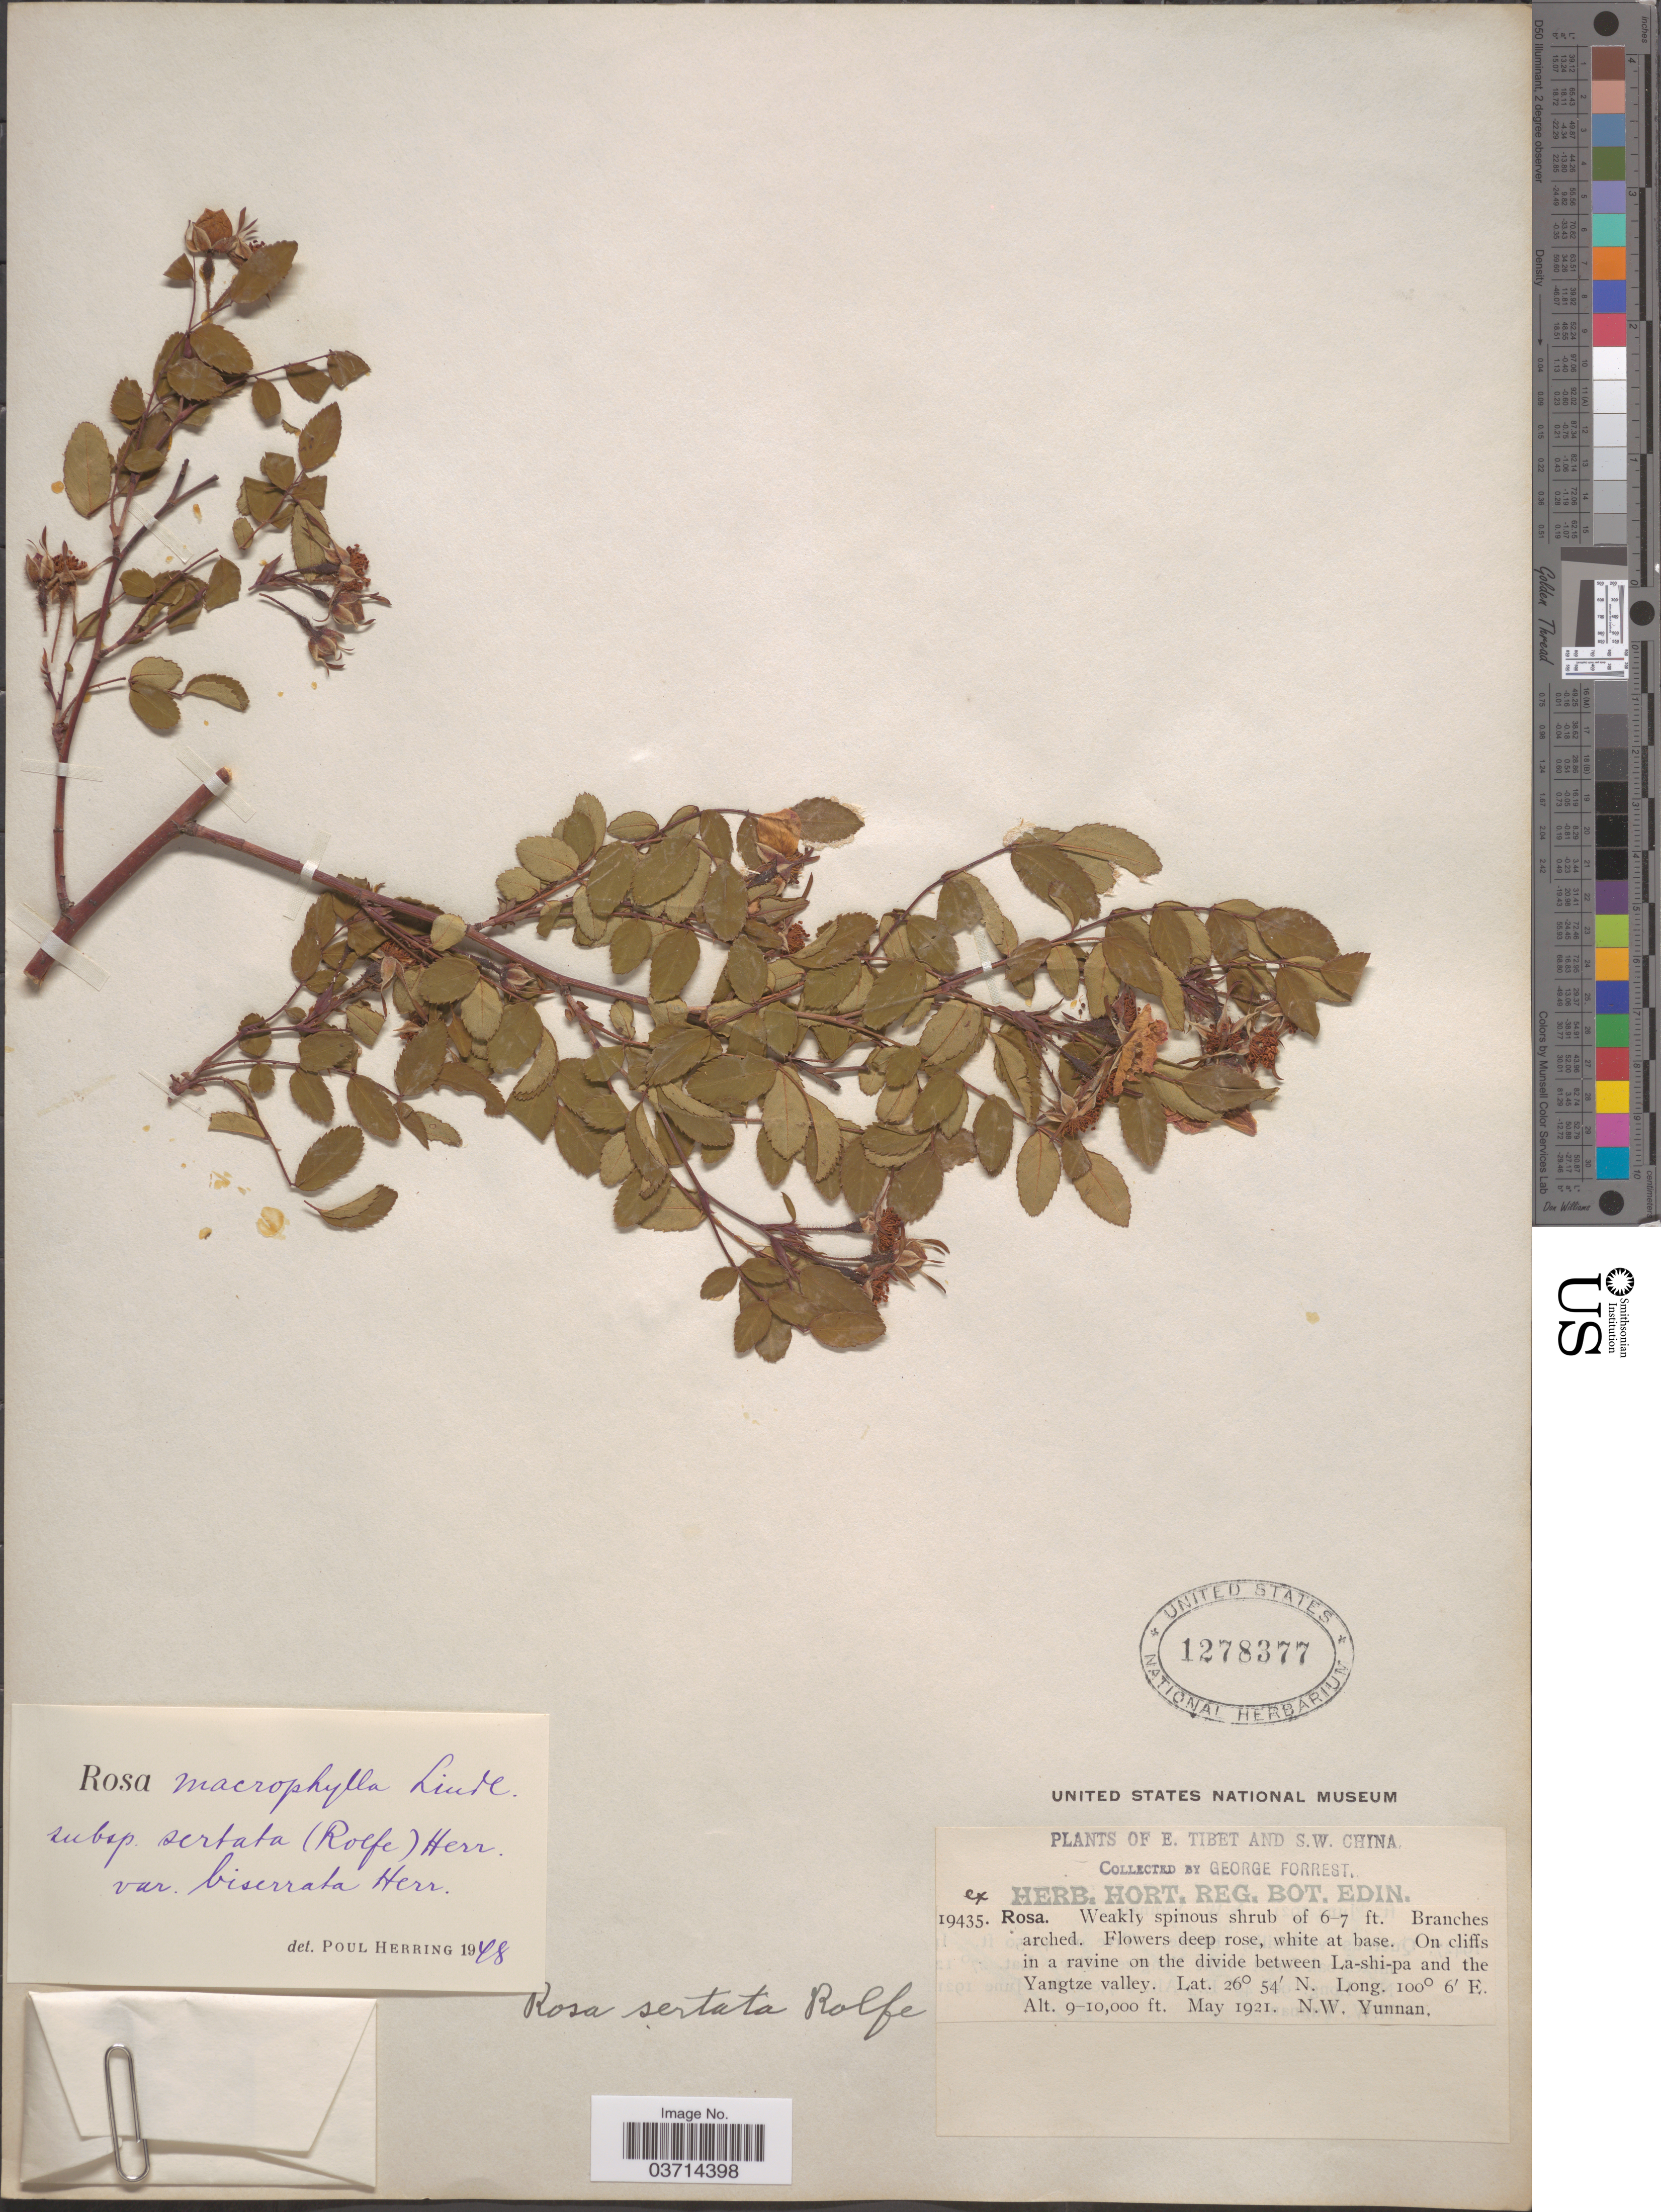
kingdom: Plantae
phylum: Tracheophyta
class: Magnoliopsida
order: Rosales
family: Rosaceae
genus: Rosa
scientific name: Rosa sertata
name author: Rolfe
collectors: G. Forrest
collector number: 19435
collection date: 1921-05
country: China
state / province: Yunnan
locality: S.W. China. On cliffs in a ravine on the divide between La-shi-pa and the Yangtze valley. N.W. Yunnan.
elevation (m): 2743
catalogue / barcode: US 1278377